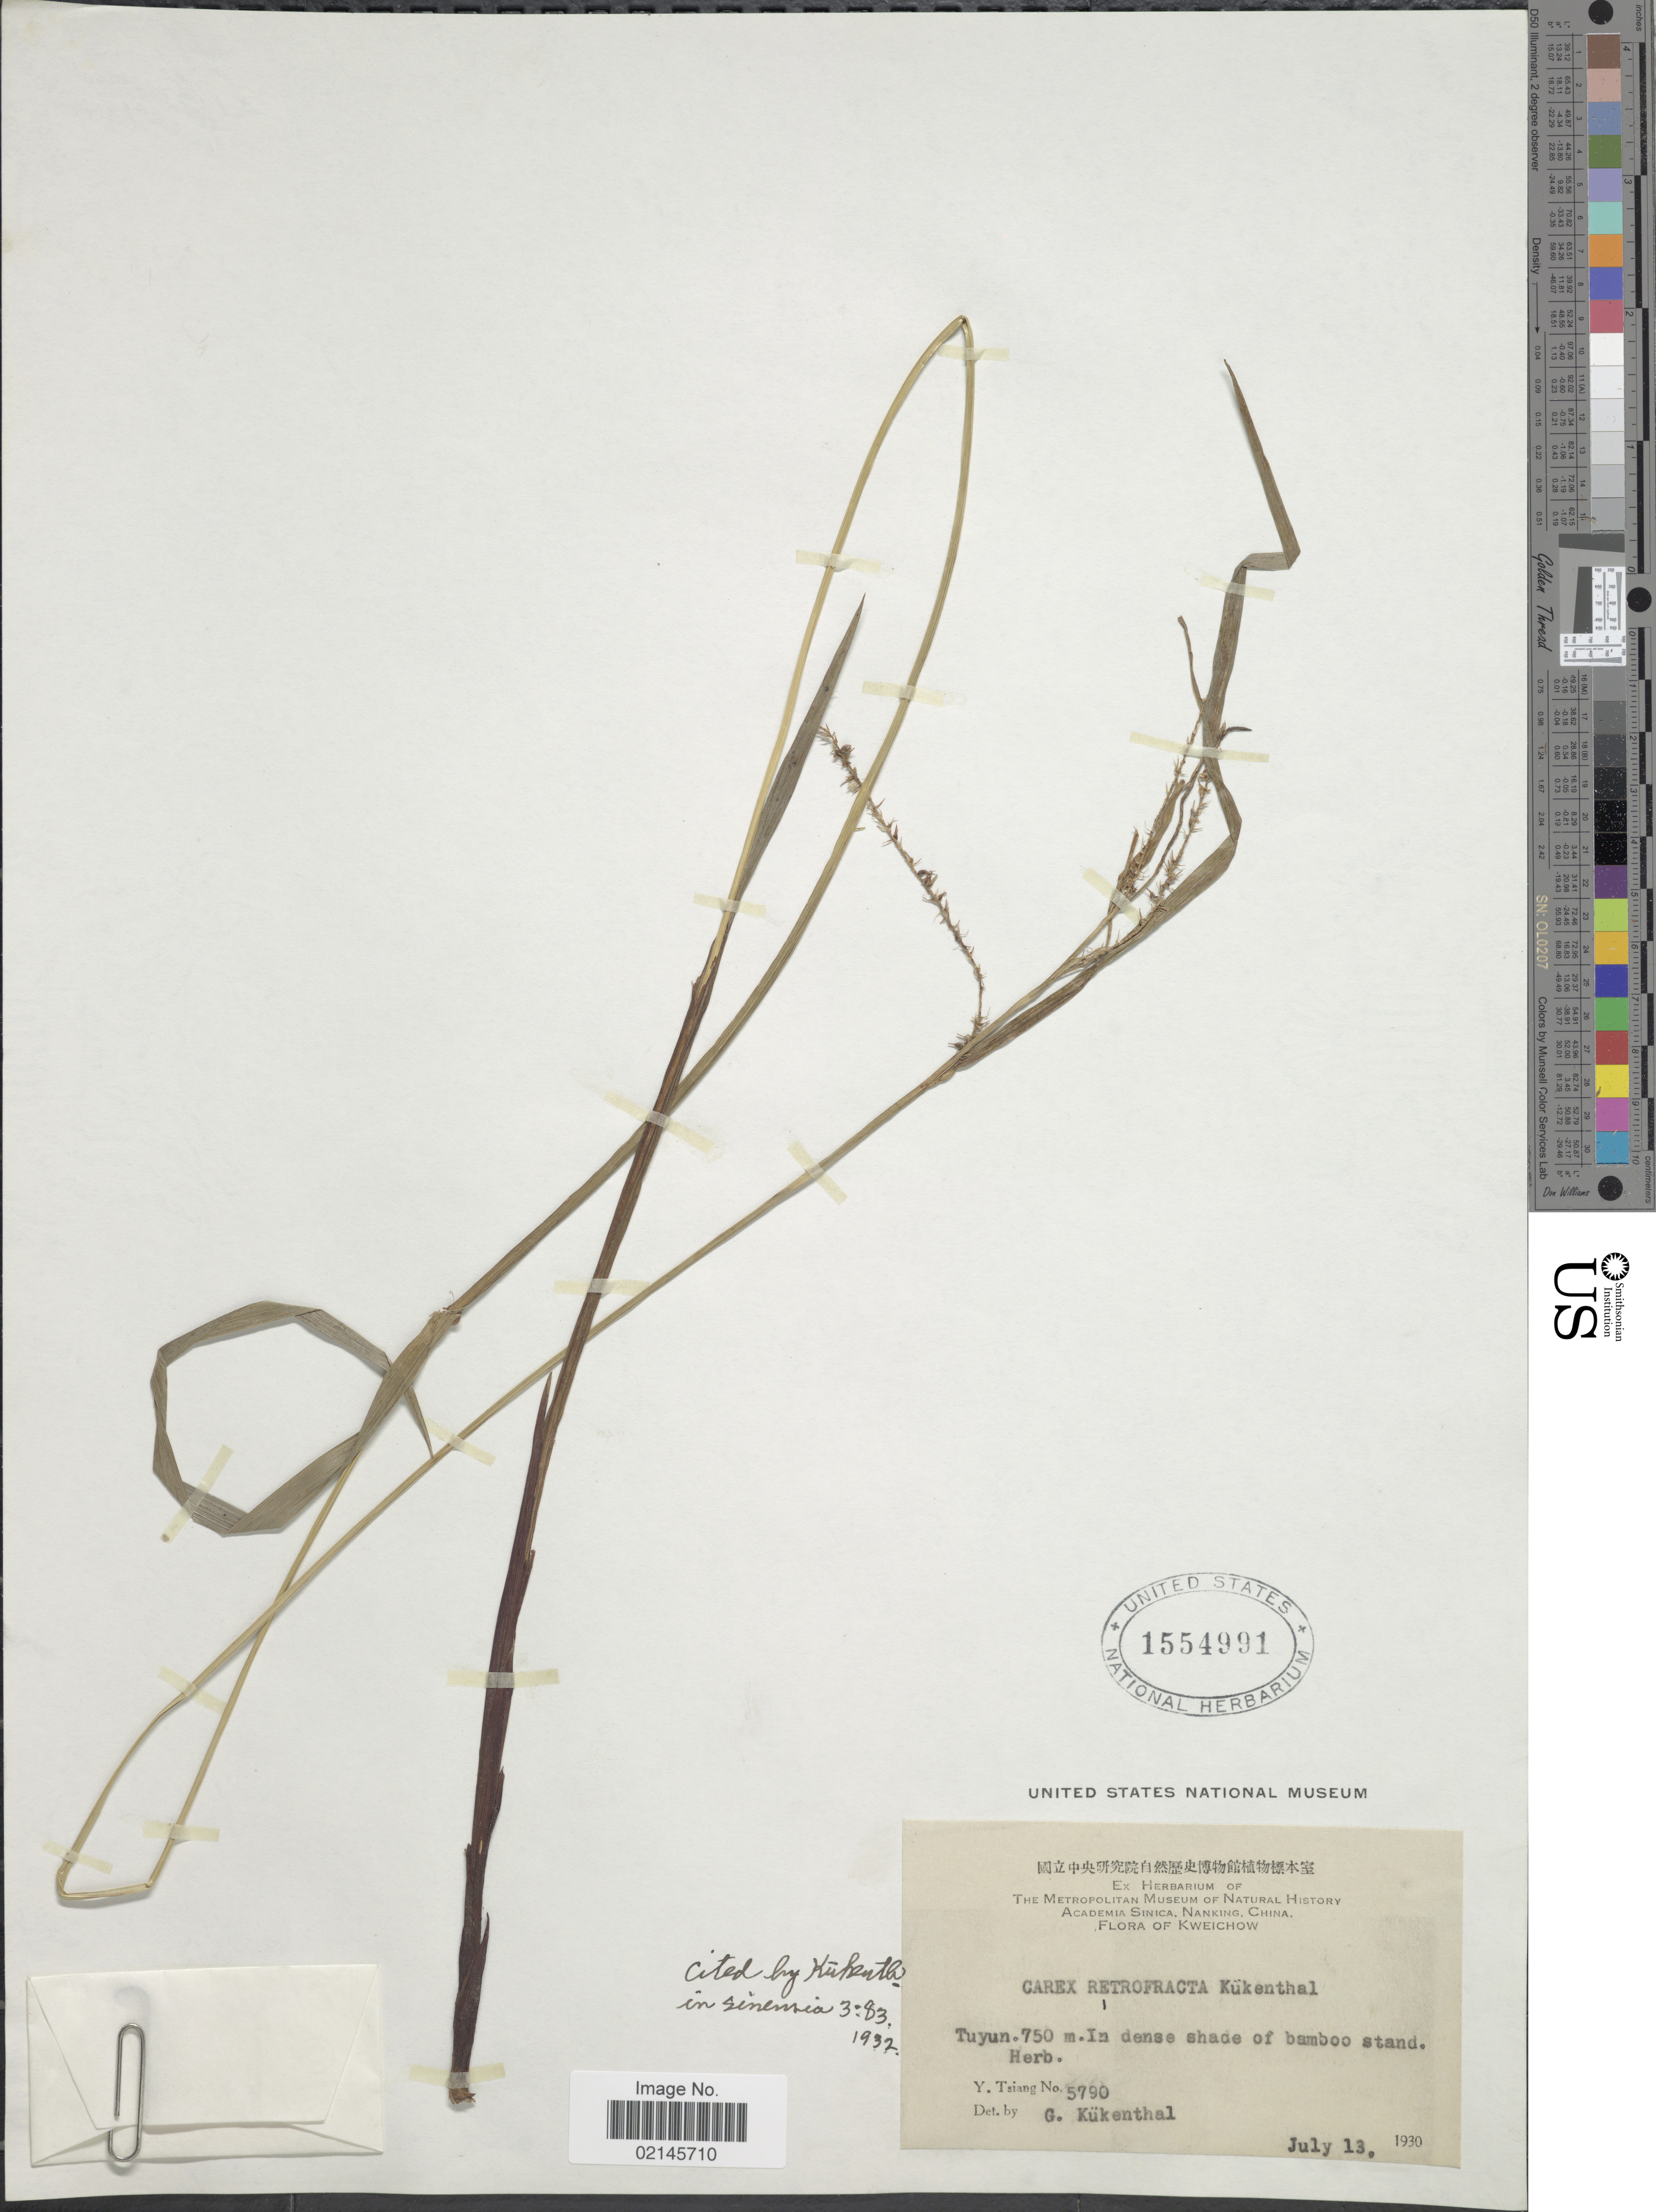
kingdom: Plantae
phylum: Tracheophyta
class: Liliopsida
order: Poales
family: Cyperaceae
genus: Carex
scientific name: Carex retrofracta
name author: Kük.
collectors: Y. Tsiang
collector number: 5790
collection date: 1930-07-13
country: China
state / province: Guizhou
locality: Kweichow, Tuyun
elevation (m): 750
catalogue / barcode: US 1554991